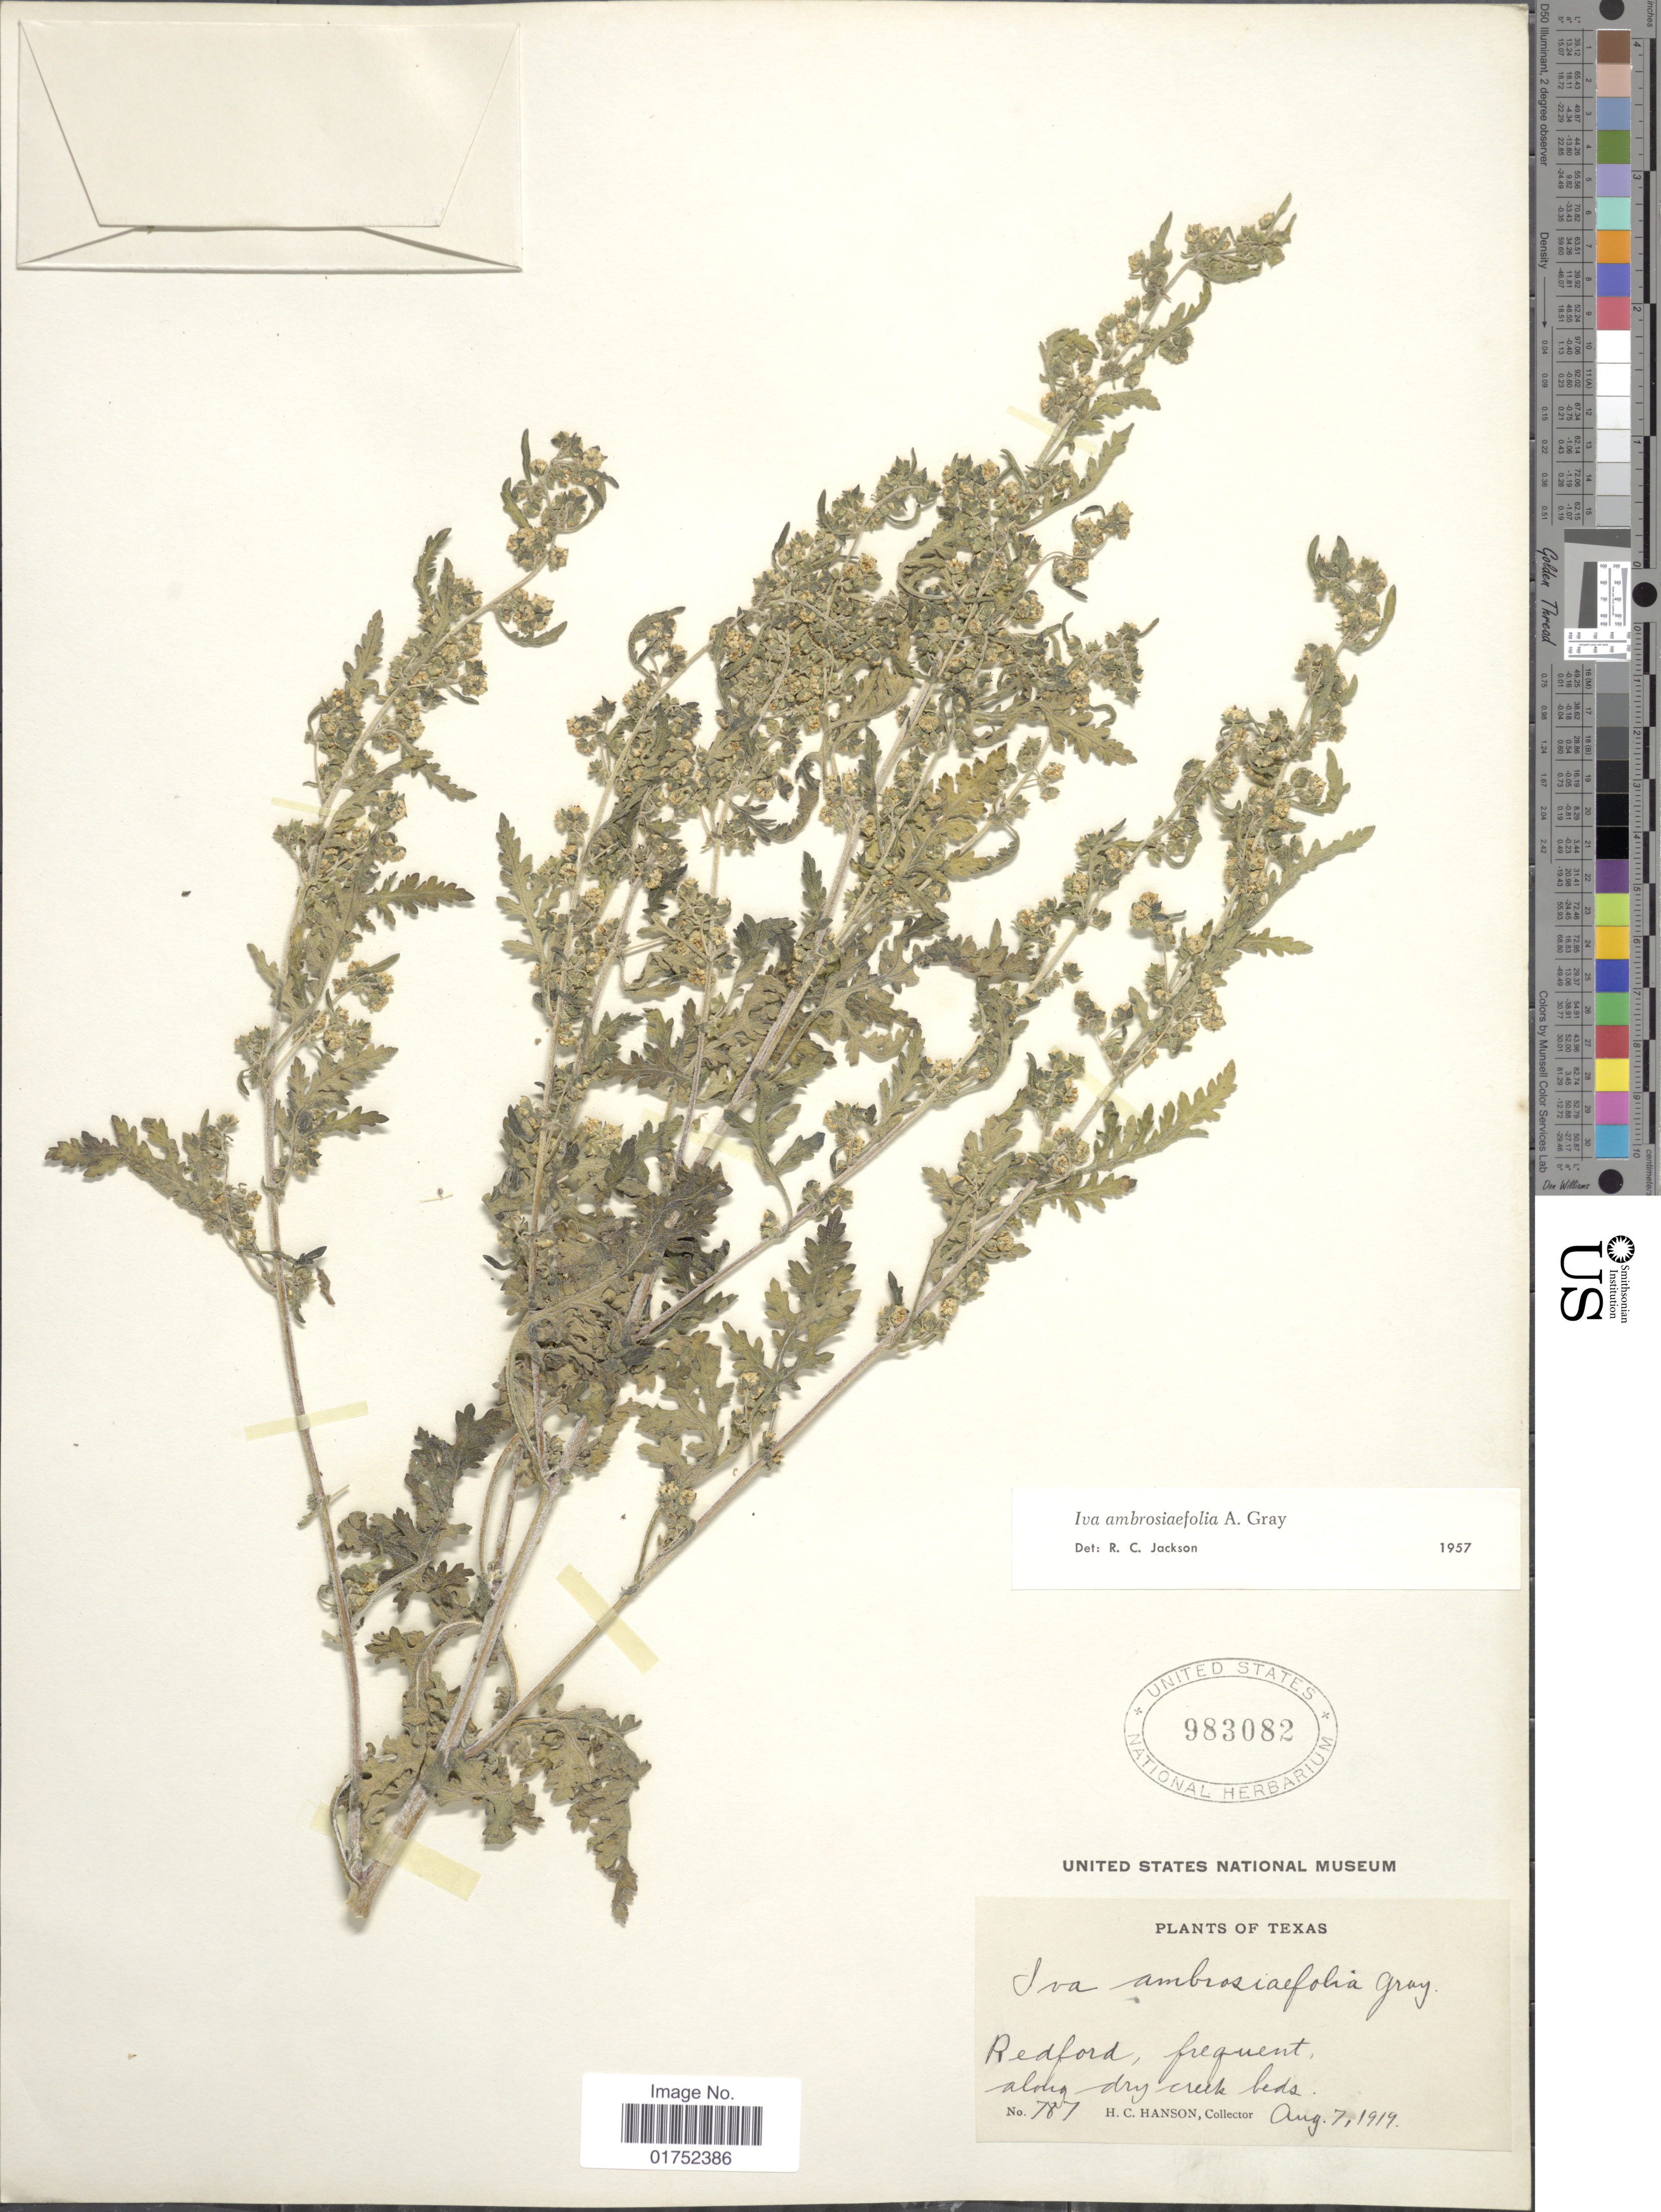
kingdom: Plantae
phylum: Tracheophyta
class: Magnoliopsida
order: Asterales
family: Asteraceae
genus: Iva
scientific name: Iva ambrosiifolia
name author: (A. Gray) A. Gray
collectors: H. Hanson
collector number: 787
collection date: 1919-08-07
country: United States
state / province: Texas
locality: Redford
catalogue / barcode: US 983082